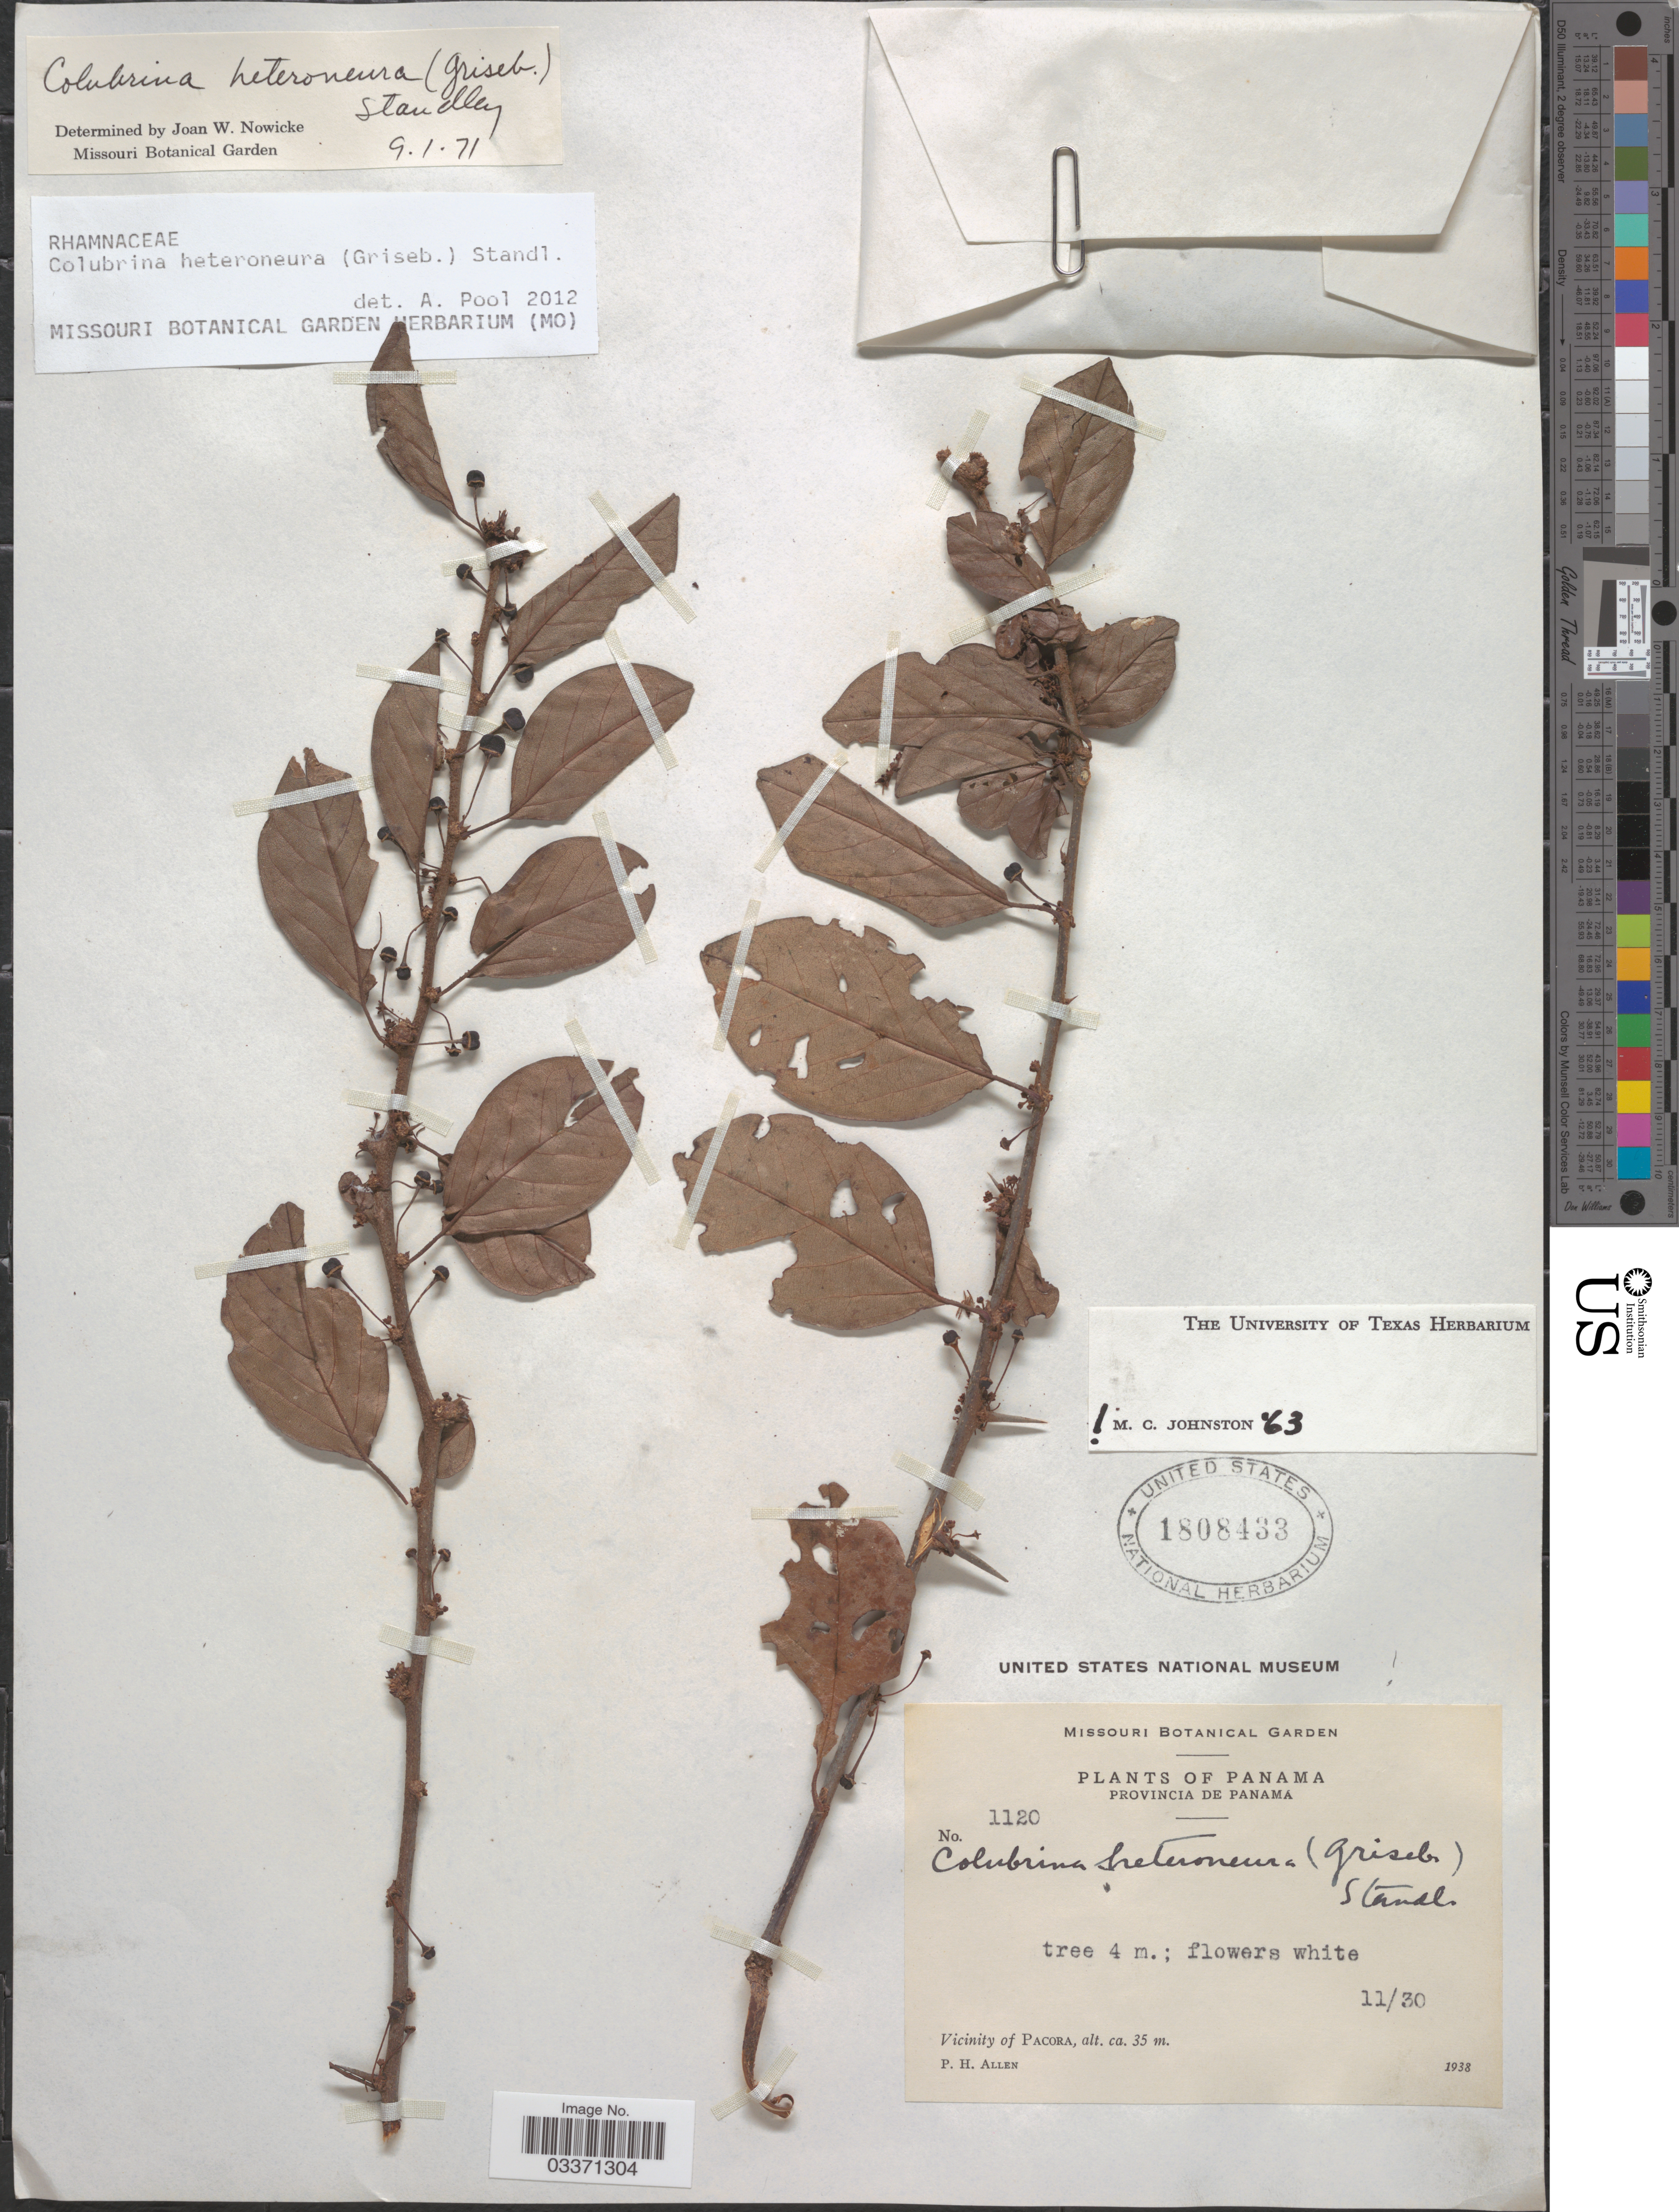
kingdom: Plantae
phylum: Tracheophyta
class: Magnoliopsida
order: Rosales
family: Rhamnaceae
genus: Colubrina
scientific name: Colubrina heteroneura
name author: (Griseb.) Standl.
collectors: P. H. Allen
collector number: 1120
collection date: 1938-11-30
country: Panama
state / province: Panamá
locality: Vicinity of Pacora.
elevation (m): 35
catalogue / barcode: US 1808433